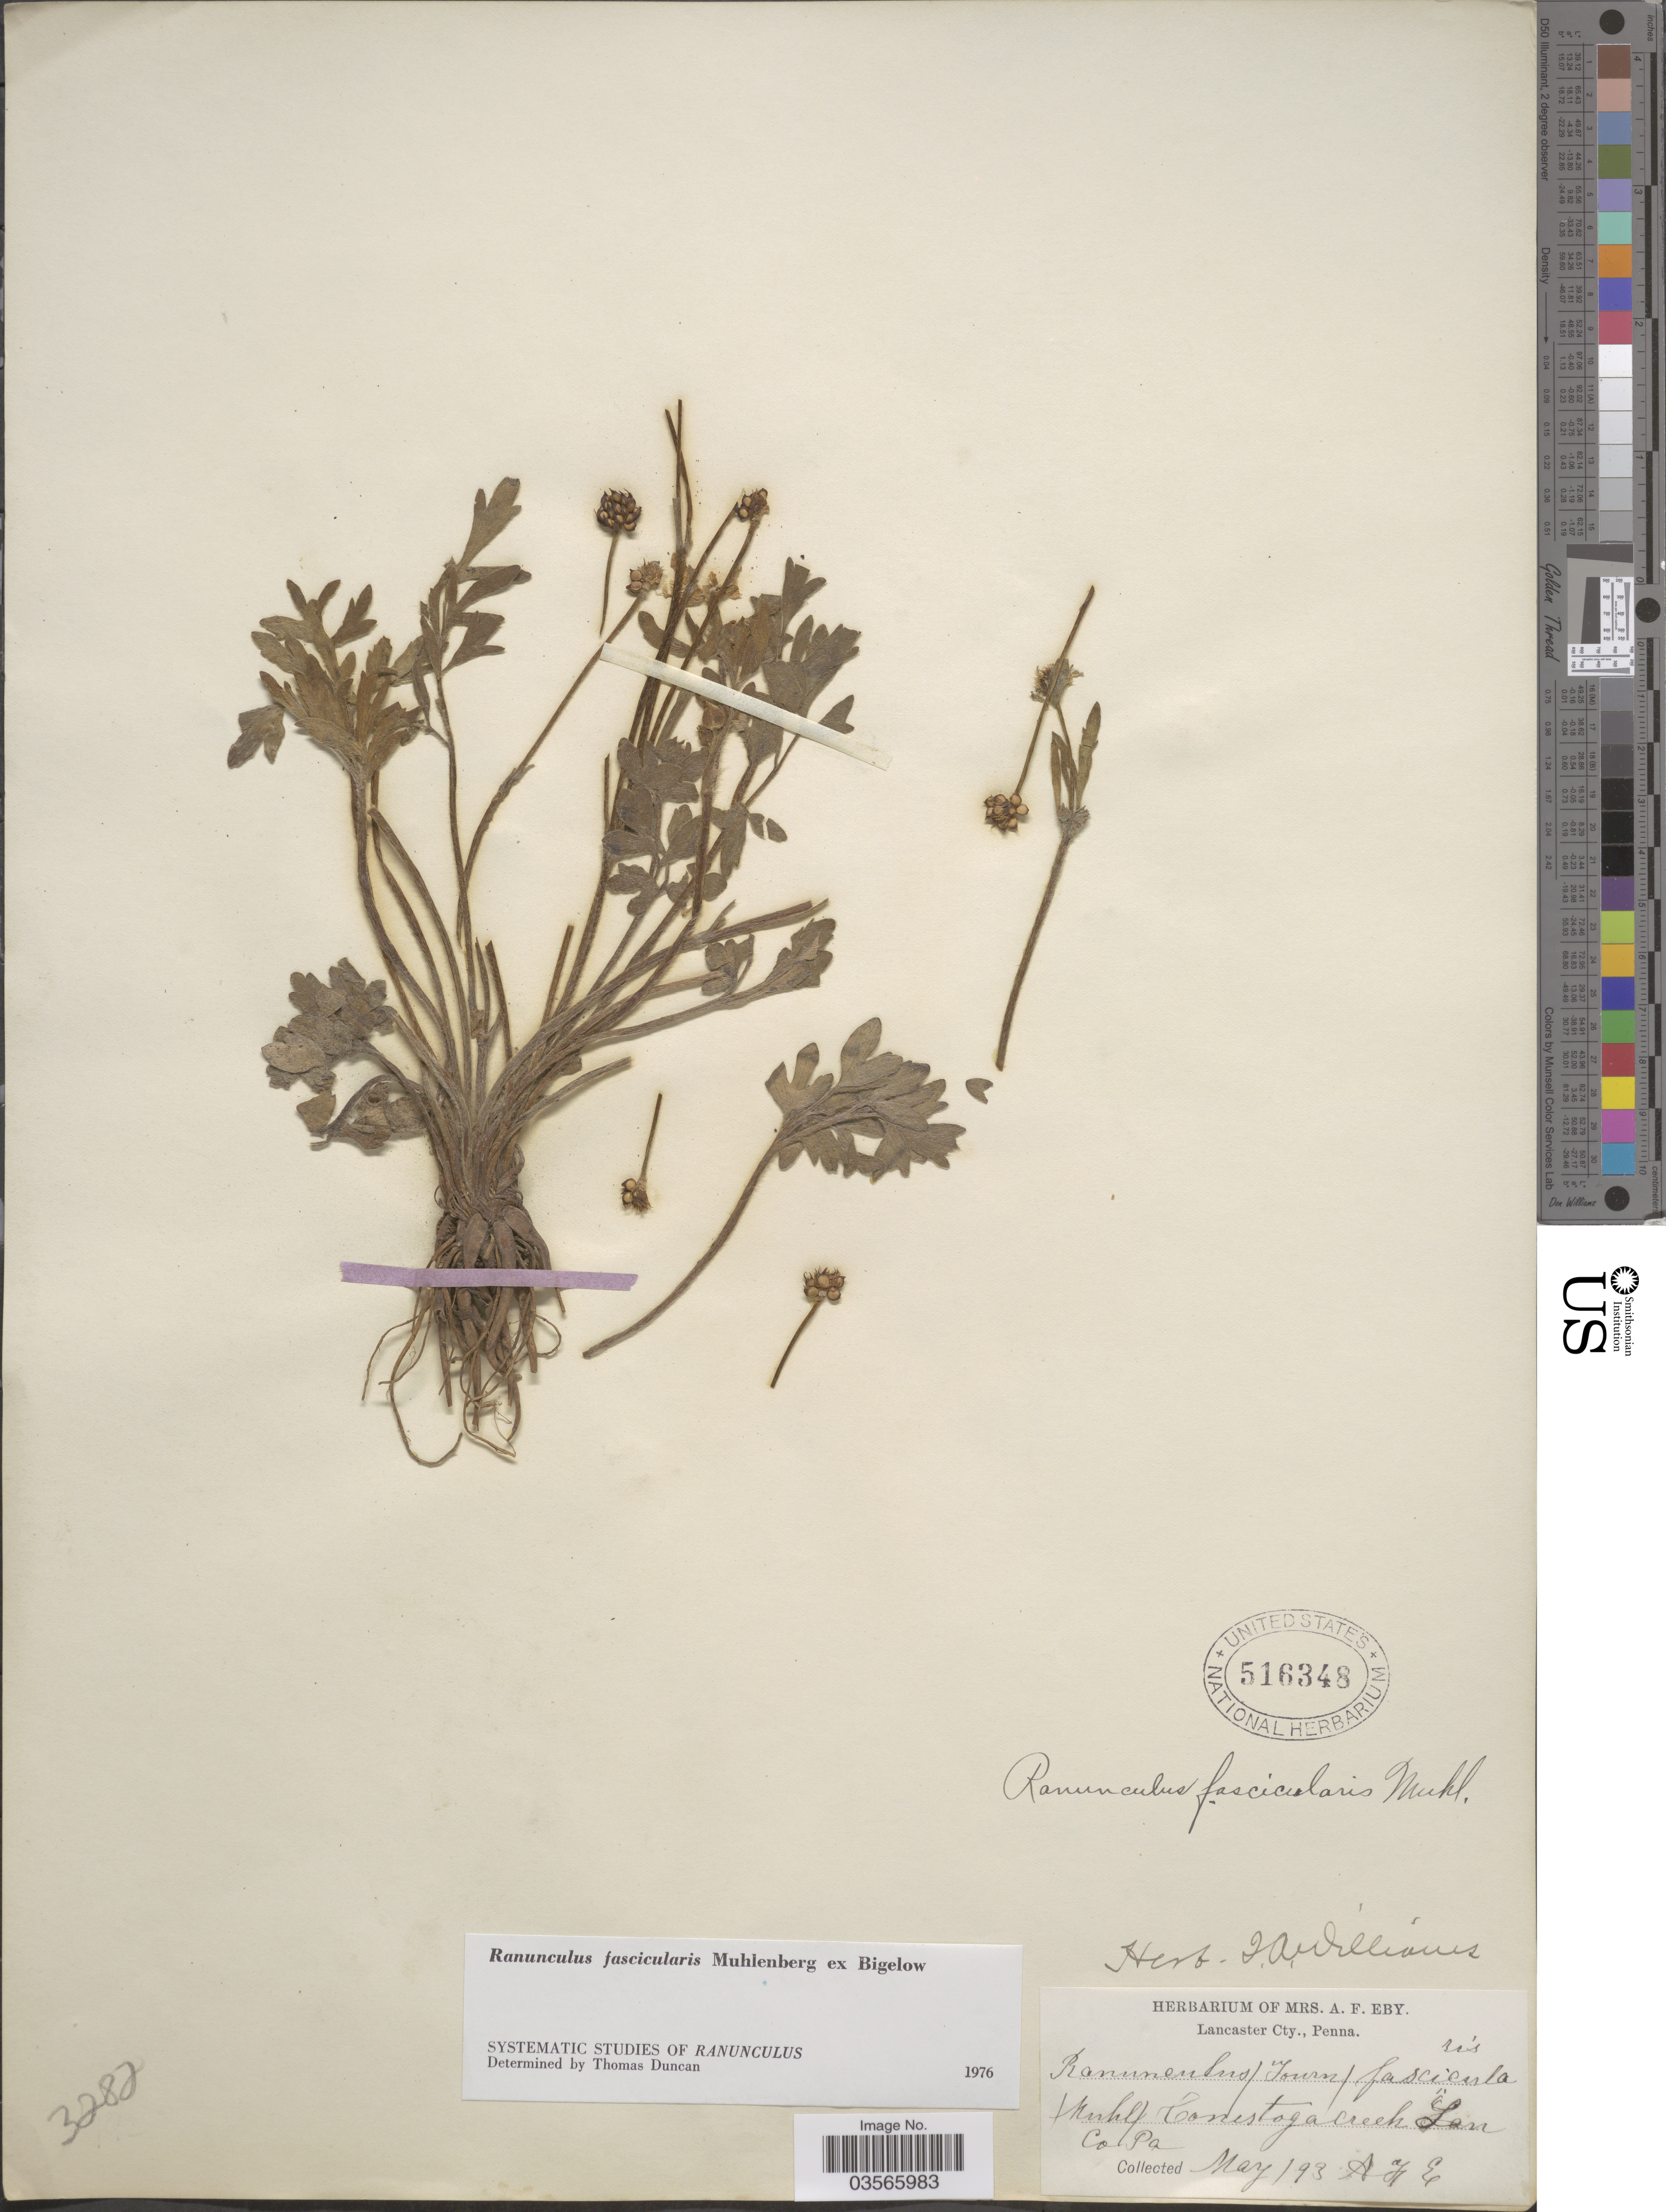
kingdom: Plantae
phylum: Tracheophyta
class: Magnoliopsida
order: Ranunculales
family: Ranunculaceae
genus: Ranunculus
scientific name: Ranunculus fascicularis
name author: Muhl. ex Bigelow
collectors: Mrs. A. F. Eby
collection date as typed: Transcribed d/m/y: /5/93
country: United States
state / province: Pennsylvania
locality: Conestoga Creek Lan Co.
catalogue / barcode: US 516348